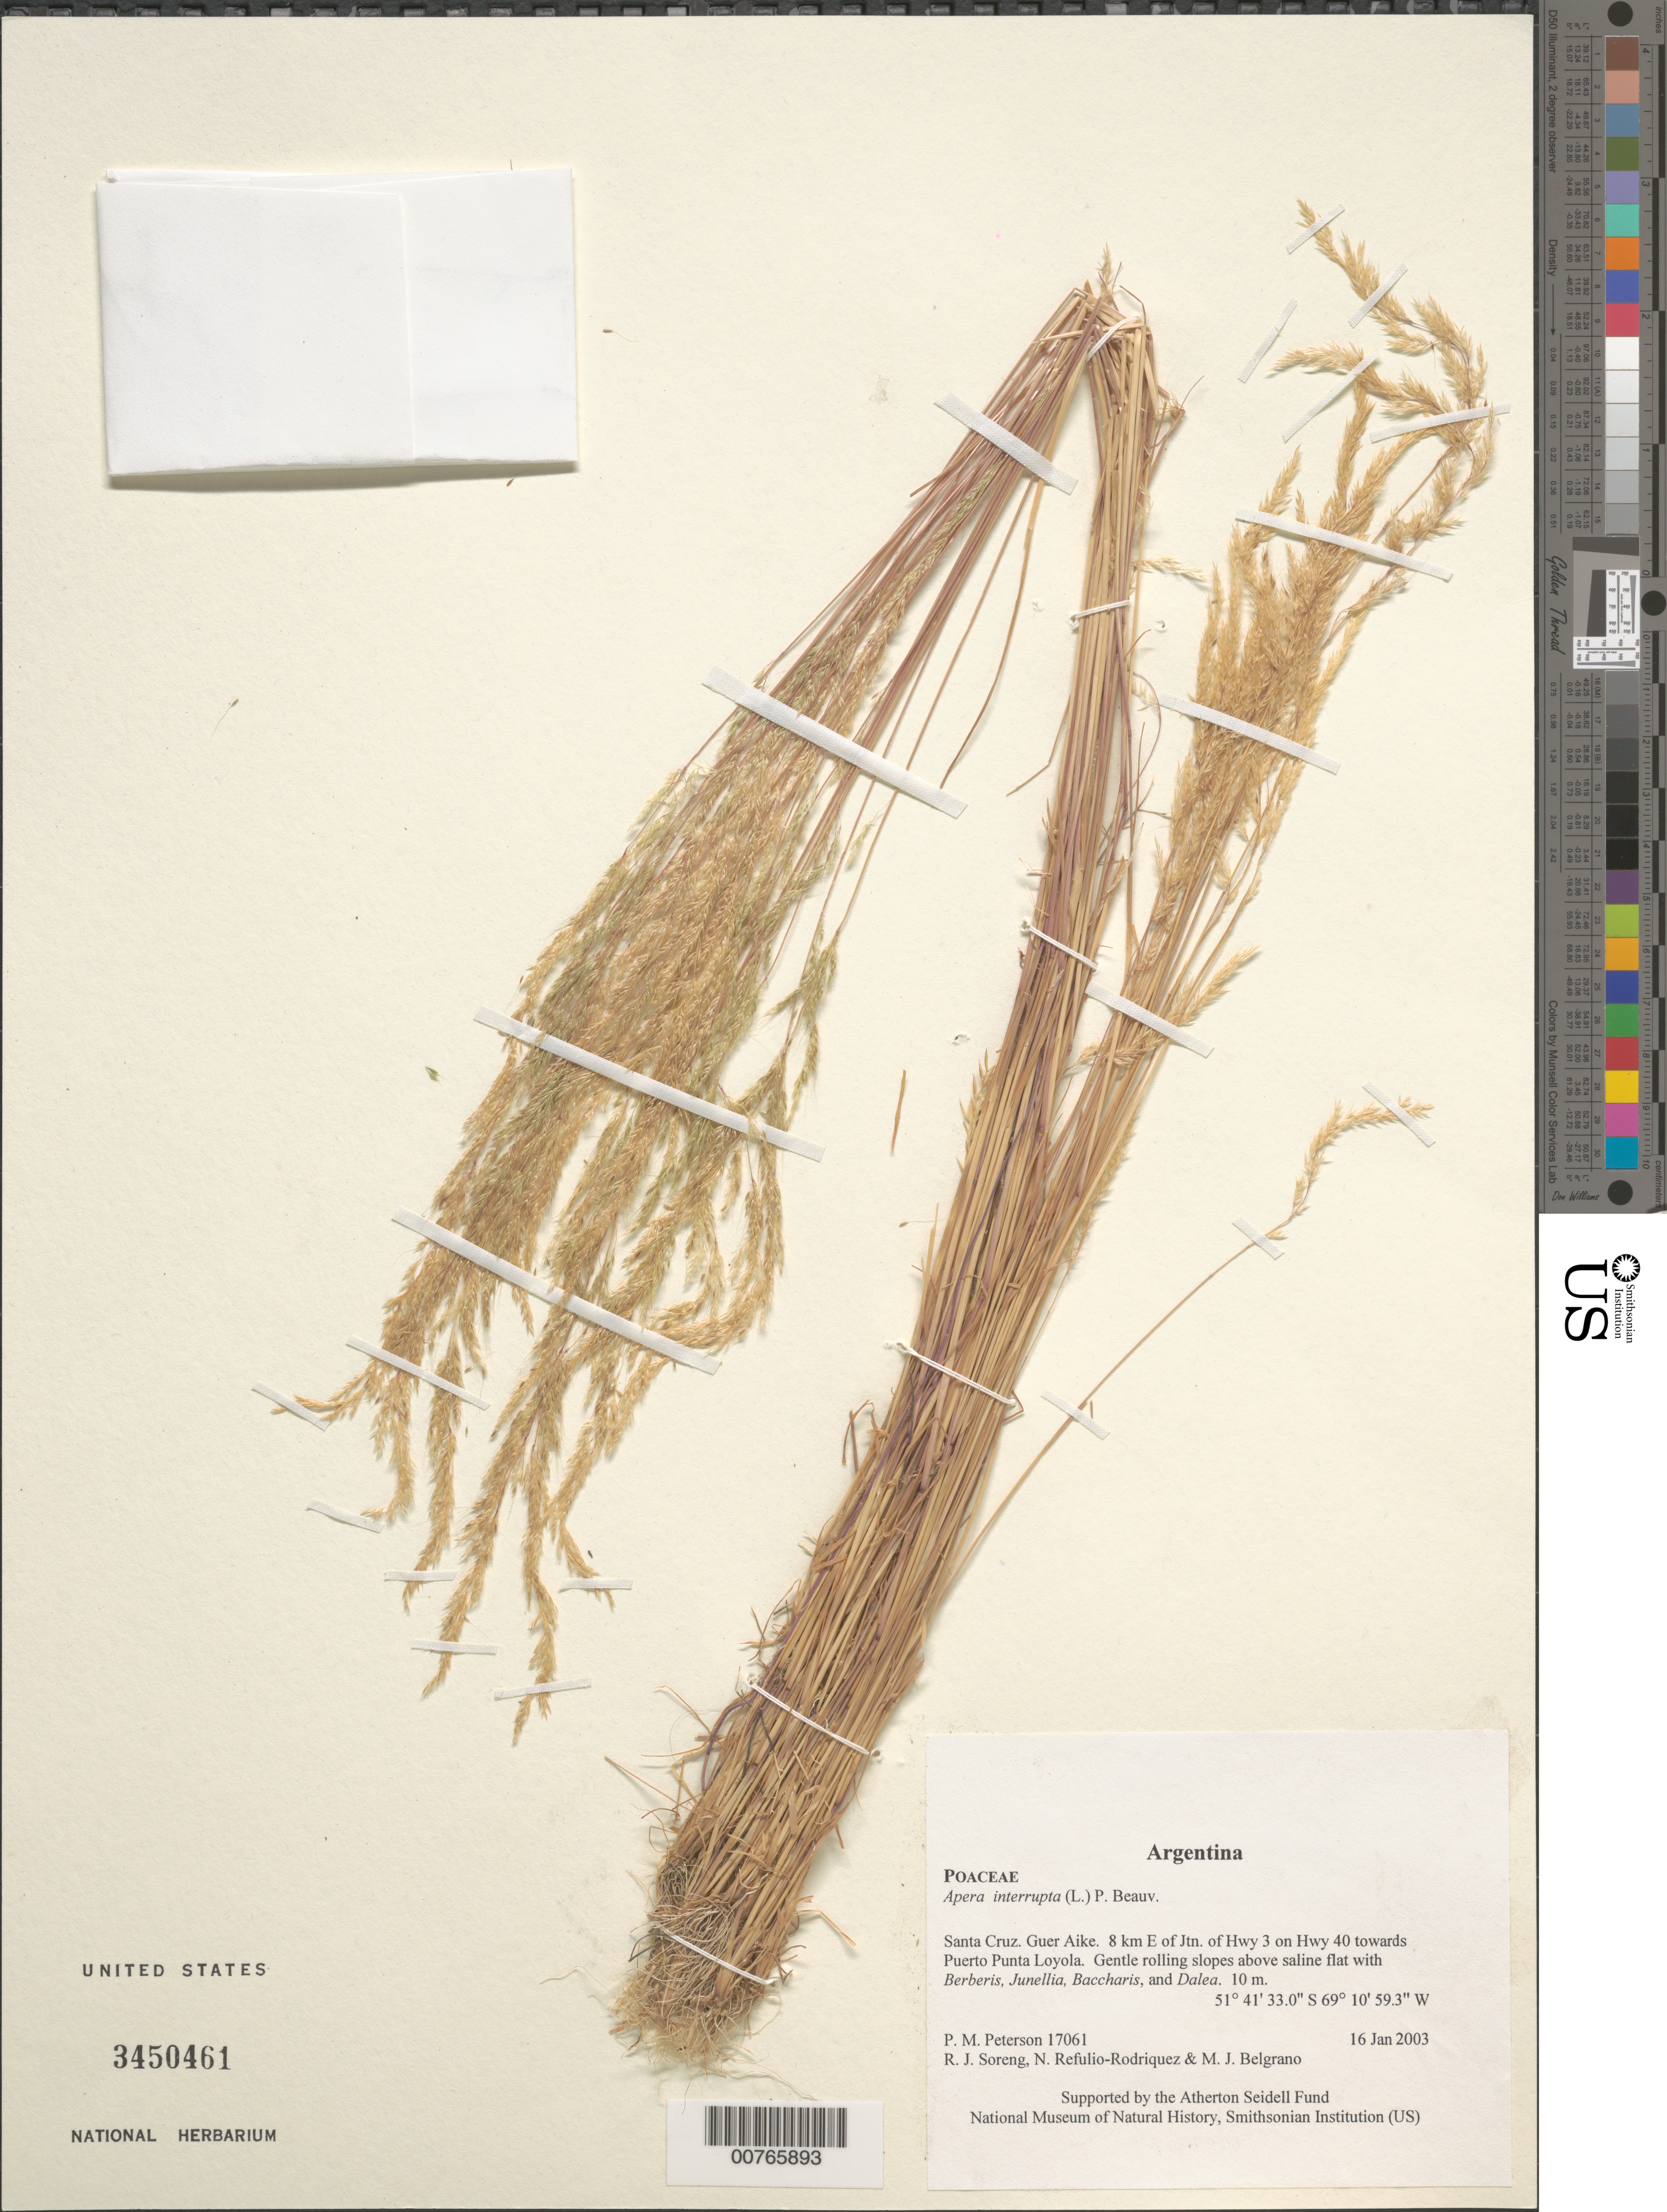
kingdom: Plantae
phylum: Tracheophyta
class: Liliopsida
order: Poales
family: Poaceae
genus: Apera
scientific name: Apera interrupta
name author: (L.) P. Beauv.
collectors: P. M. Peterson, R. J. Soreng, N. Refulio-Rodríguez & M. Belgrano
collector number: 17061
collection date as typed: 16 Jan 2003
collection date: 2003-01-16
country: Argentina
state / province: Santa Cruz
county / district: Guer Aike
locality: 8 km E of Jtn. of Hwy 3 on Hwy 40 towards Puerto Punta Loyola. Gentle rolling slopes above saline flat with Berberis, Junellia, Baccharis, and Dalea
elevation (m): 10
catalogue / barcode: US 3450461